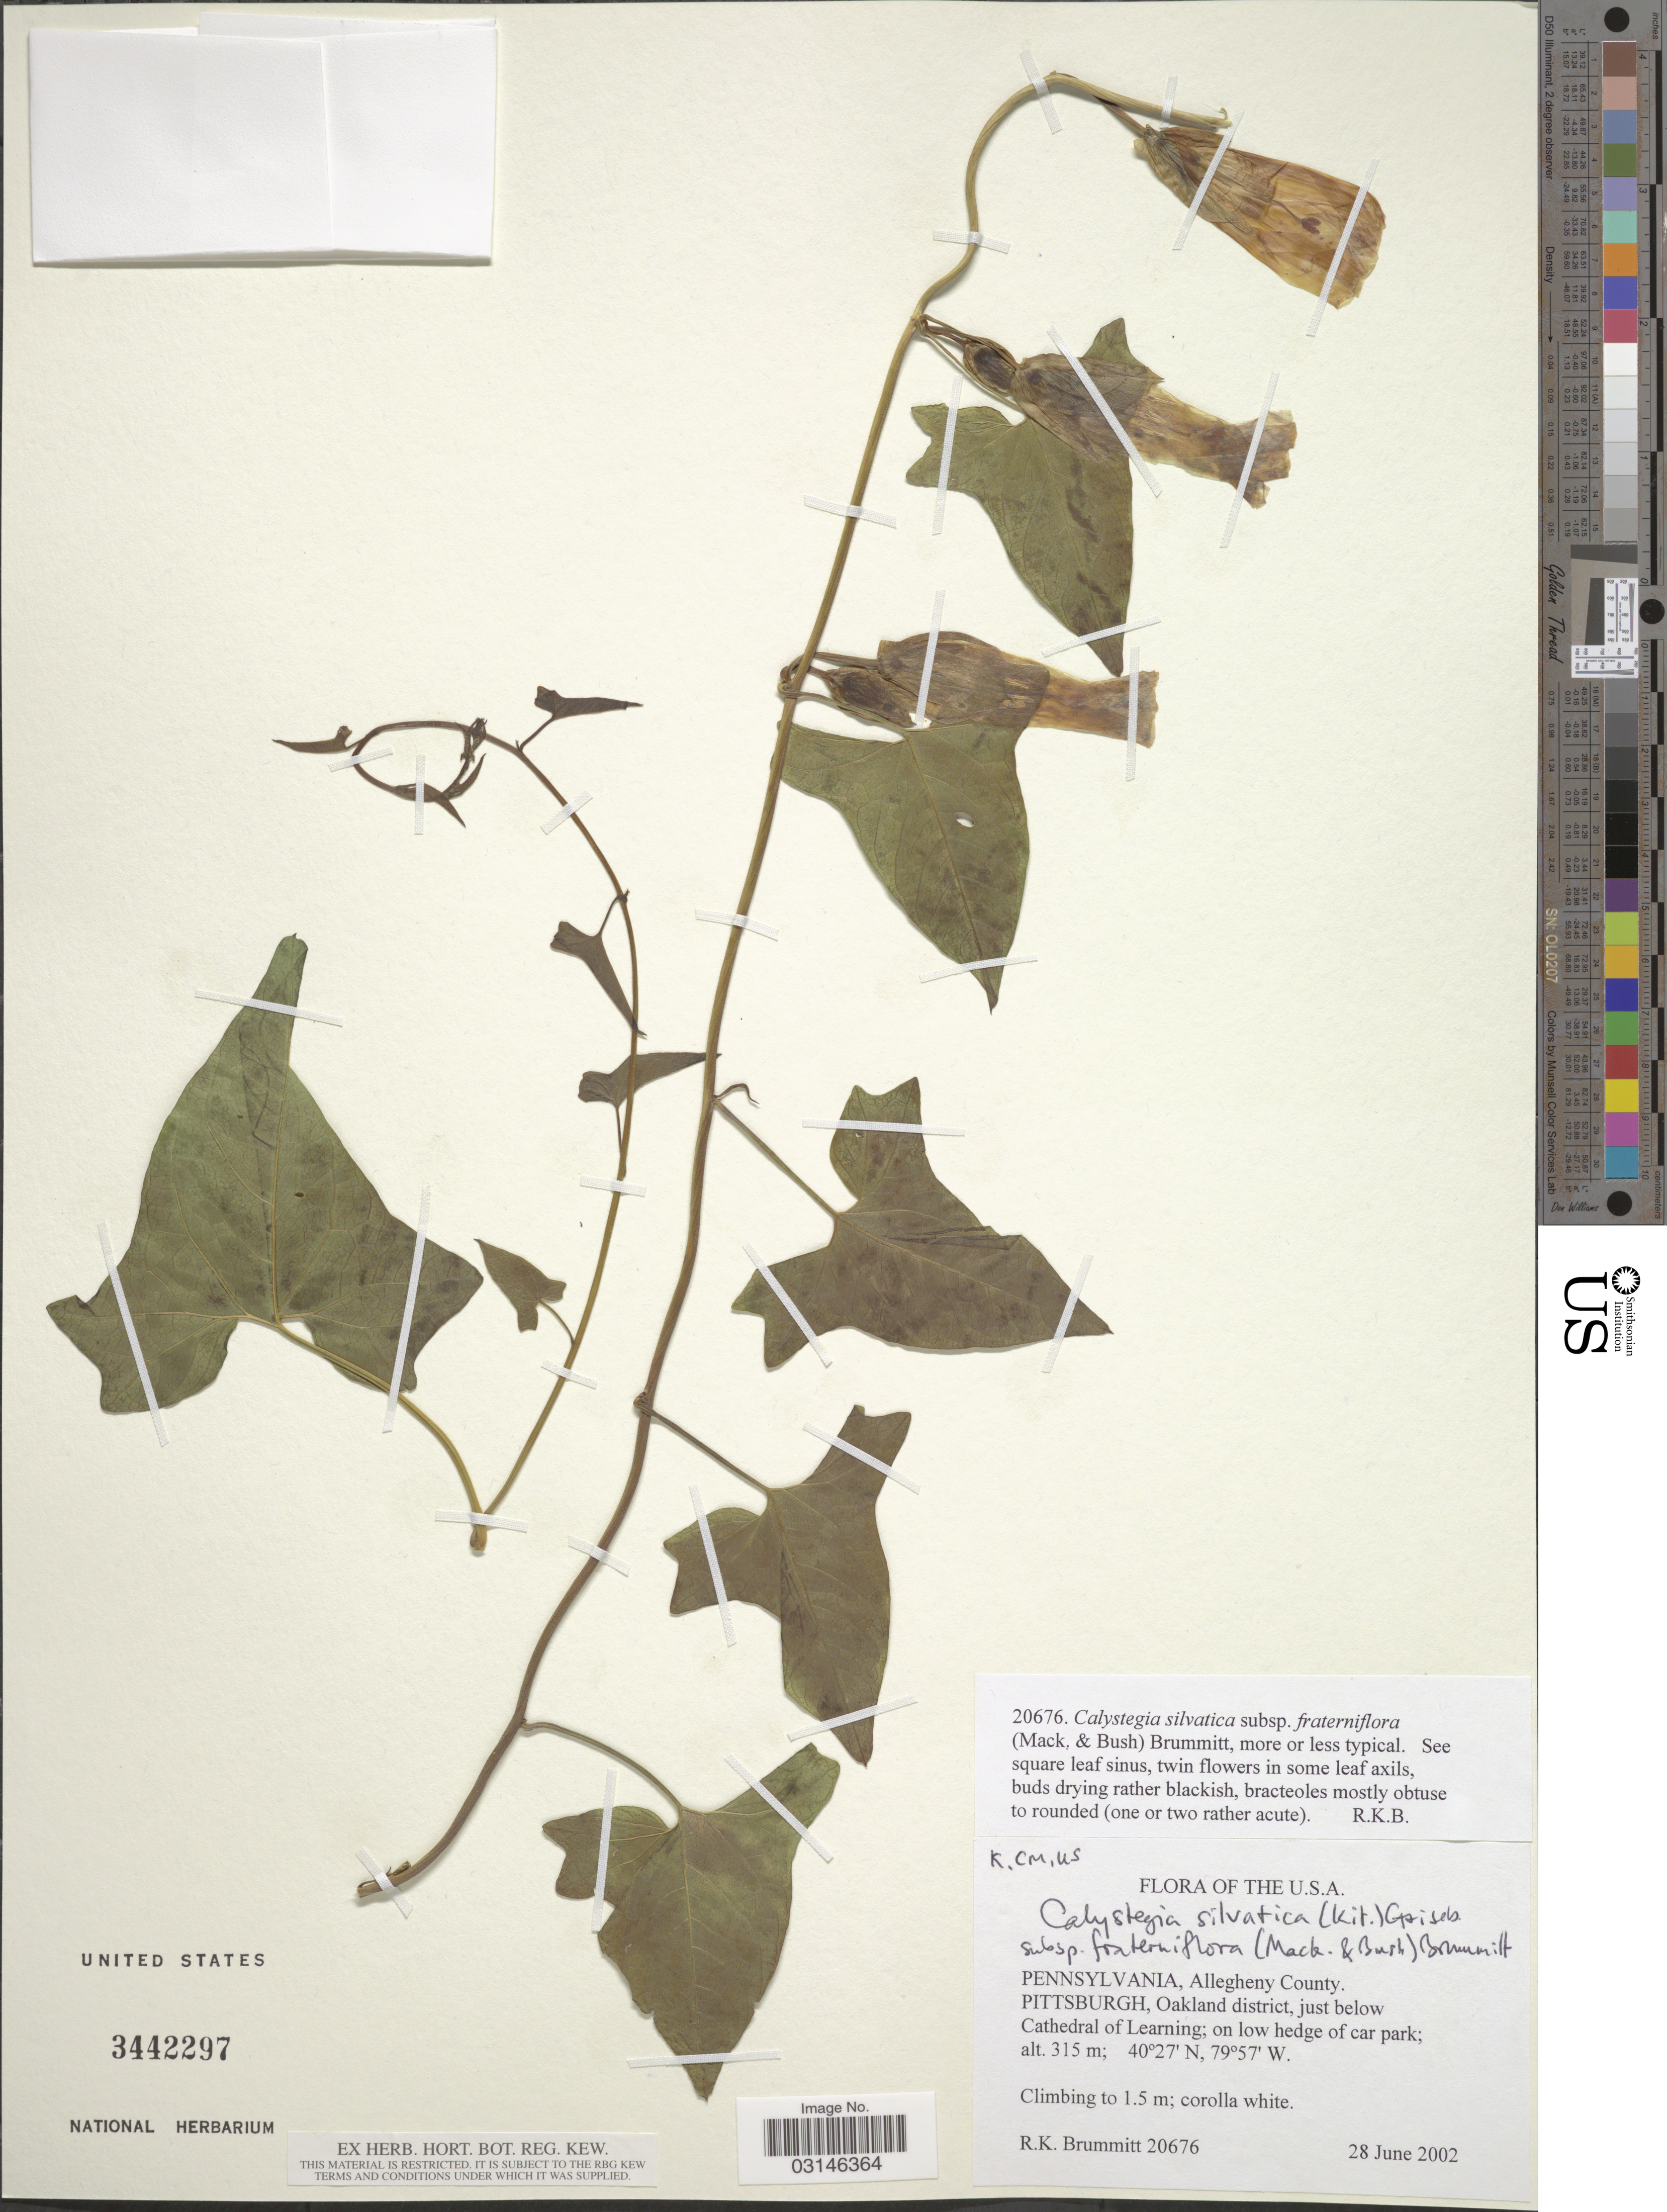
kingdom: Plantae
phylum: Tracheophyta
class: Magnoliopsida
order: Solanales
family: Convolvulaceae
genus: Calystegia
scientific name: Calystegia silvatica subsp. fraterniflora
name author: (Mack. & Bush) Brummitt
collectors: R. K. Brummitt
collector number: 20676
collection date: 2002-06-28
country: United States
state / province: Pennsylvania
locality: Allegheny County, Pittsburgh, Oakland district, just below Cathedral of Learning; on low hedge of car park.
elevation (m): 315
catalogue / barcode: US 3442297